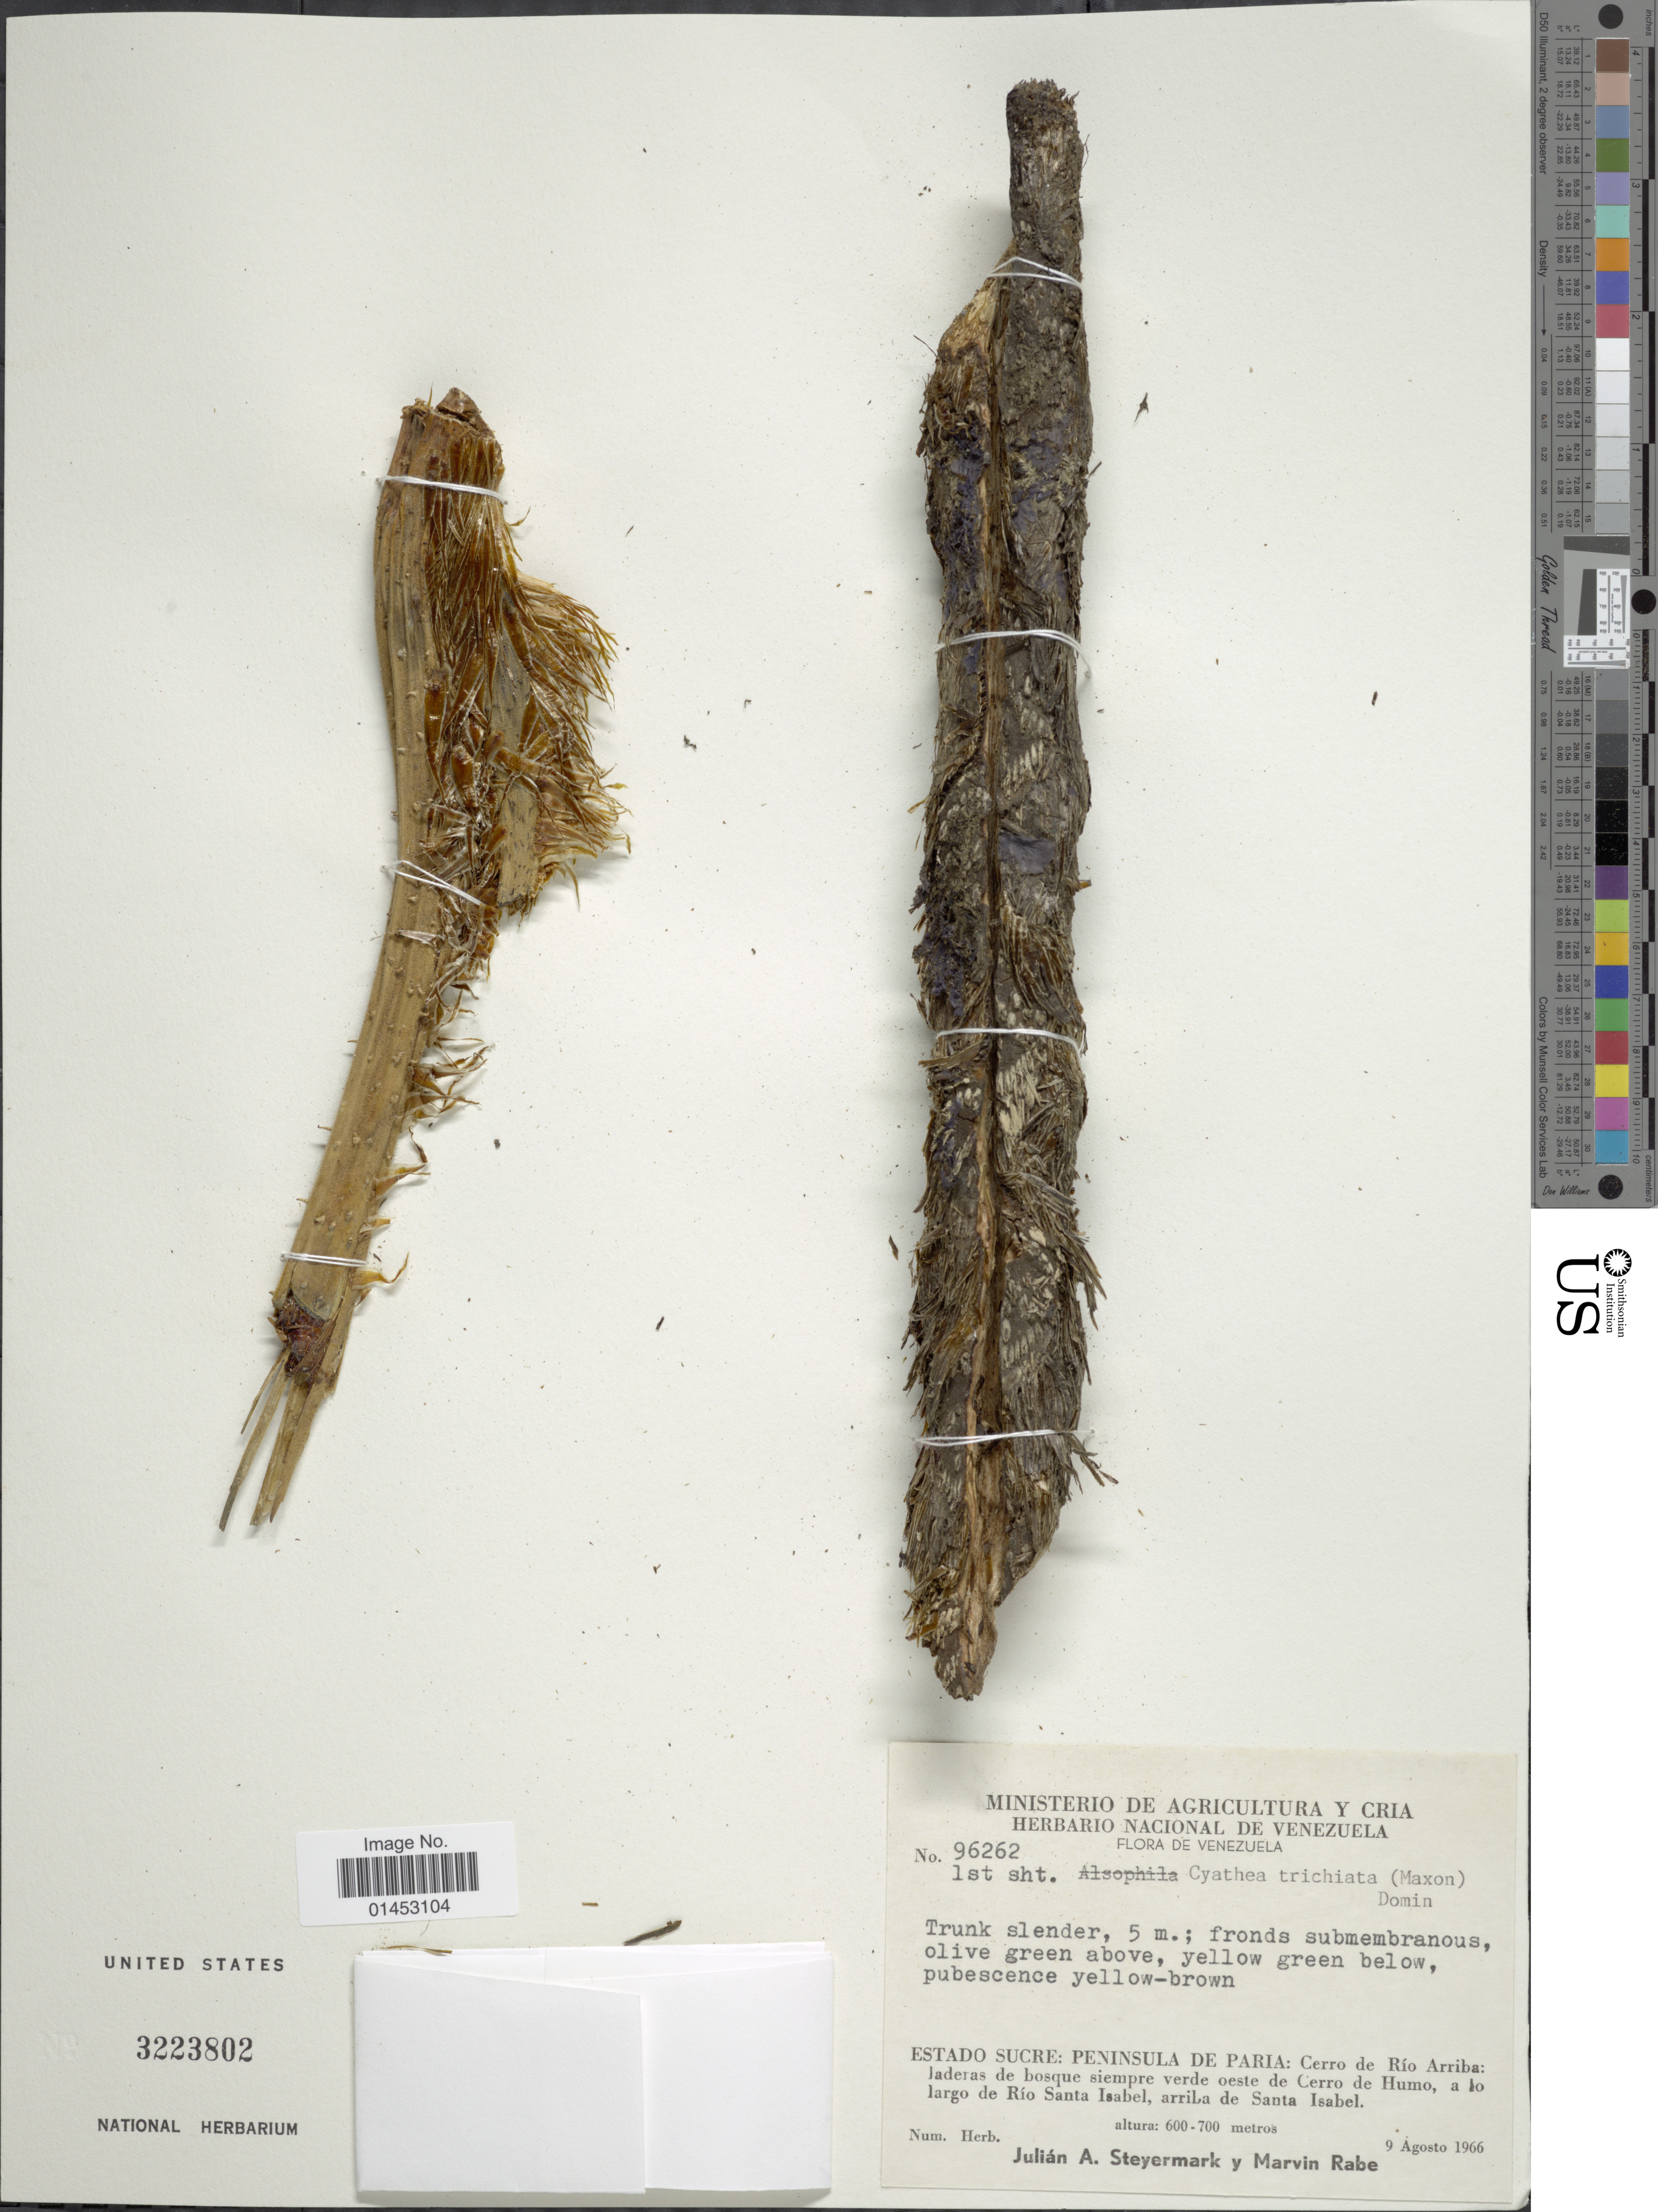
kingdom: Plantae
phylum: Tracheophyta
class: Polypodiopsida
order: Cyatheales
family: Cyatheaceae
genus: Cyathea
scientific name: Cyathea trichiata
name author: (Maxon) Domin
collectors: J. Steyermark & M. Rabe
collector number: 96262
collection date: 1966-08-09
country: Colombia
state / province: Sucre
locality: Estado Sucre: peninsul de Paria: Cerro de Rio Arriba: laderas de bosque siempre verde oeste de Cerro de Humo, a lo largo de Rio Santa Isabel, arriba de Santa Isabel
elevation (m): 600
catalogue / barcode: US 3223802